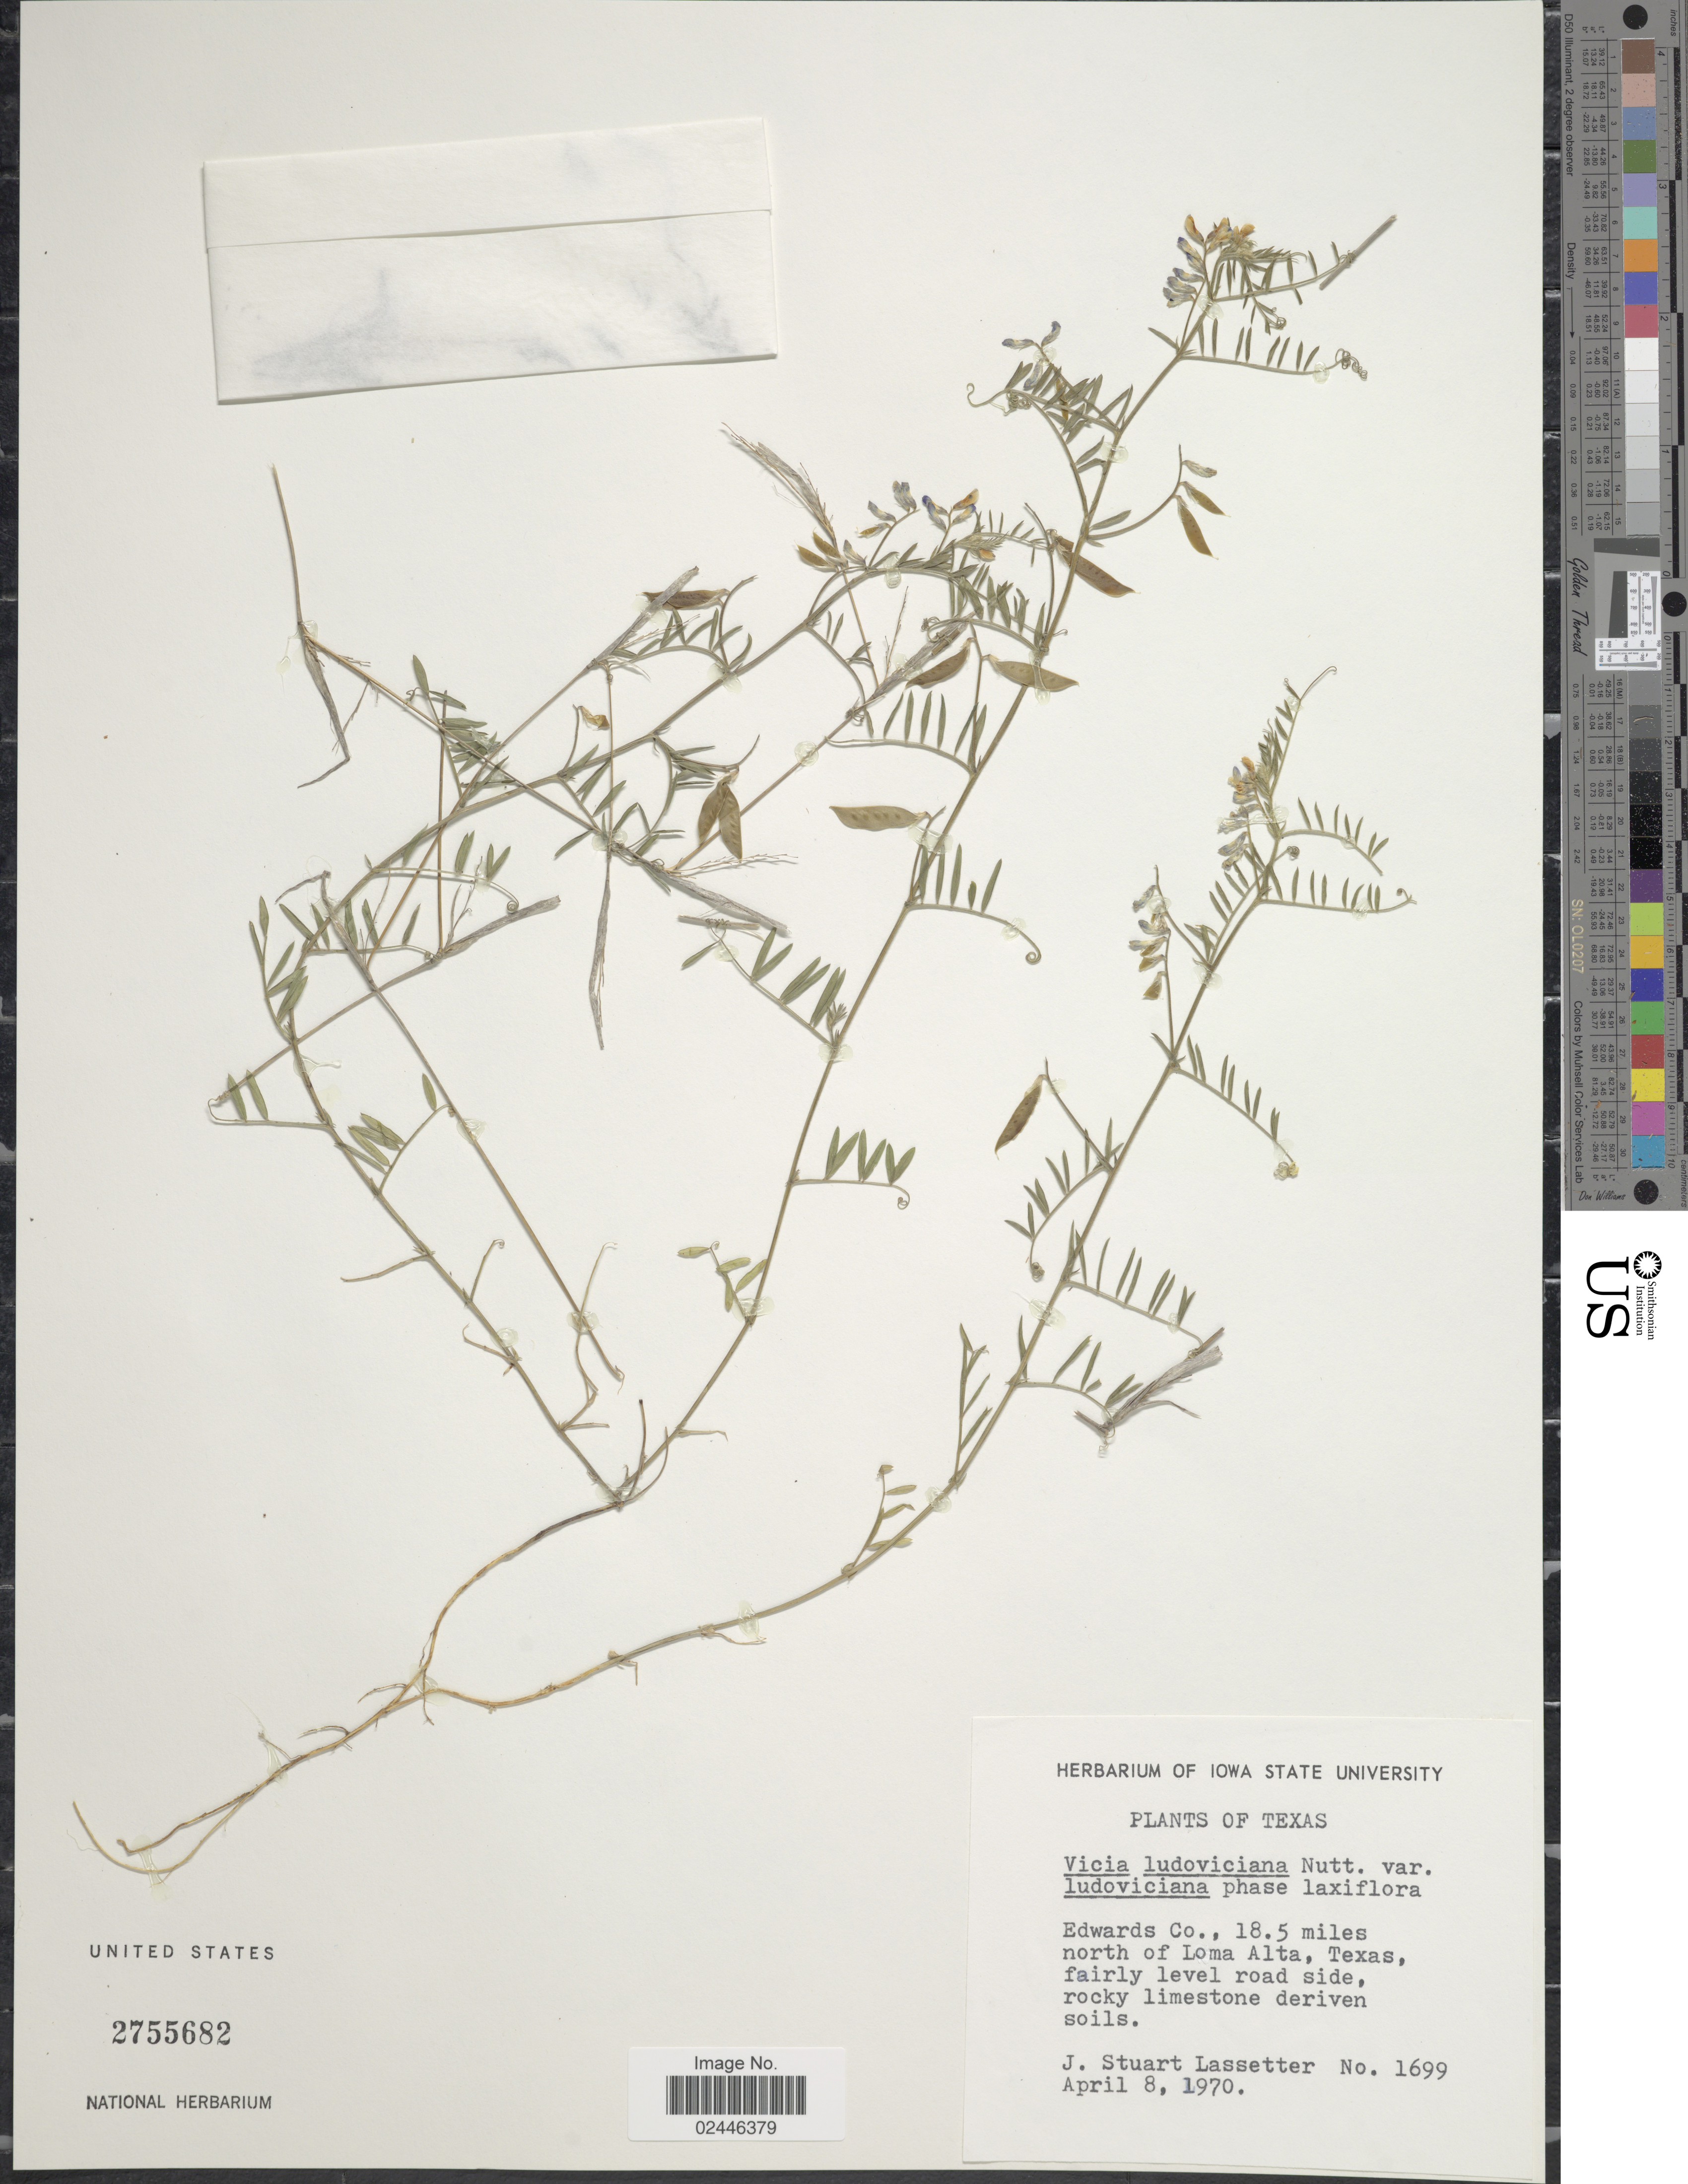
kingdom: Plantae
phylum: Tracheophyta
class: Magnoliopsida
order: Fabales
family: Fabaceae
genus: Vicia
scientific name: Vicia ludoviciana var. ludoviciana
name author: Nutt. ex Torr. & A. Gray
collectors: J. Lassetter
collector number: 1699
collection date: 1970-04-08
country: United States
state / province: Texas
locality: Edwards Co., 18.5 miles north of Loma Alta, fairly level road side, rocky limestone deriven soils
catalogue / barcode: US 2755682